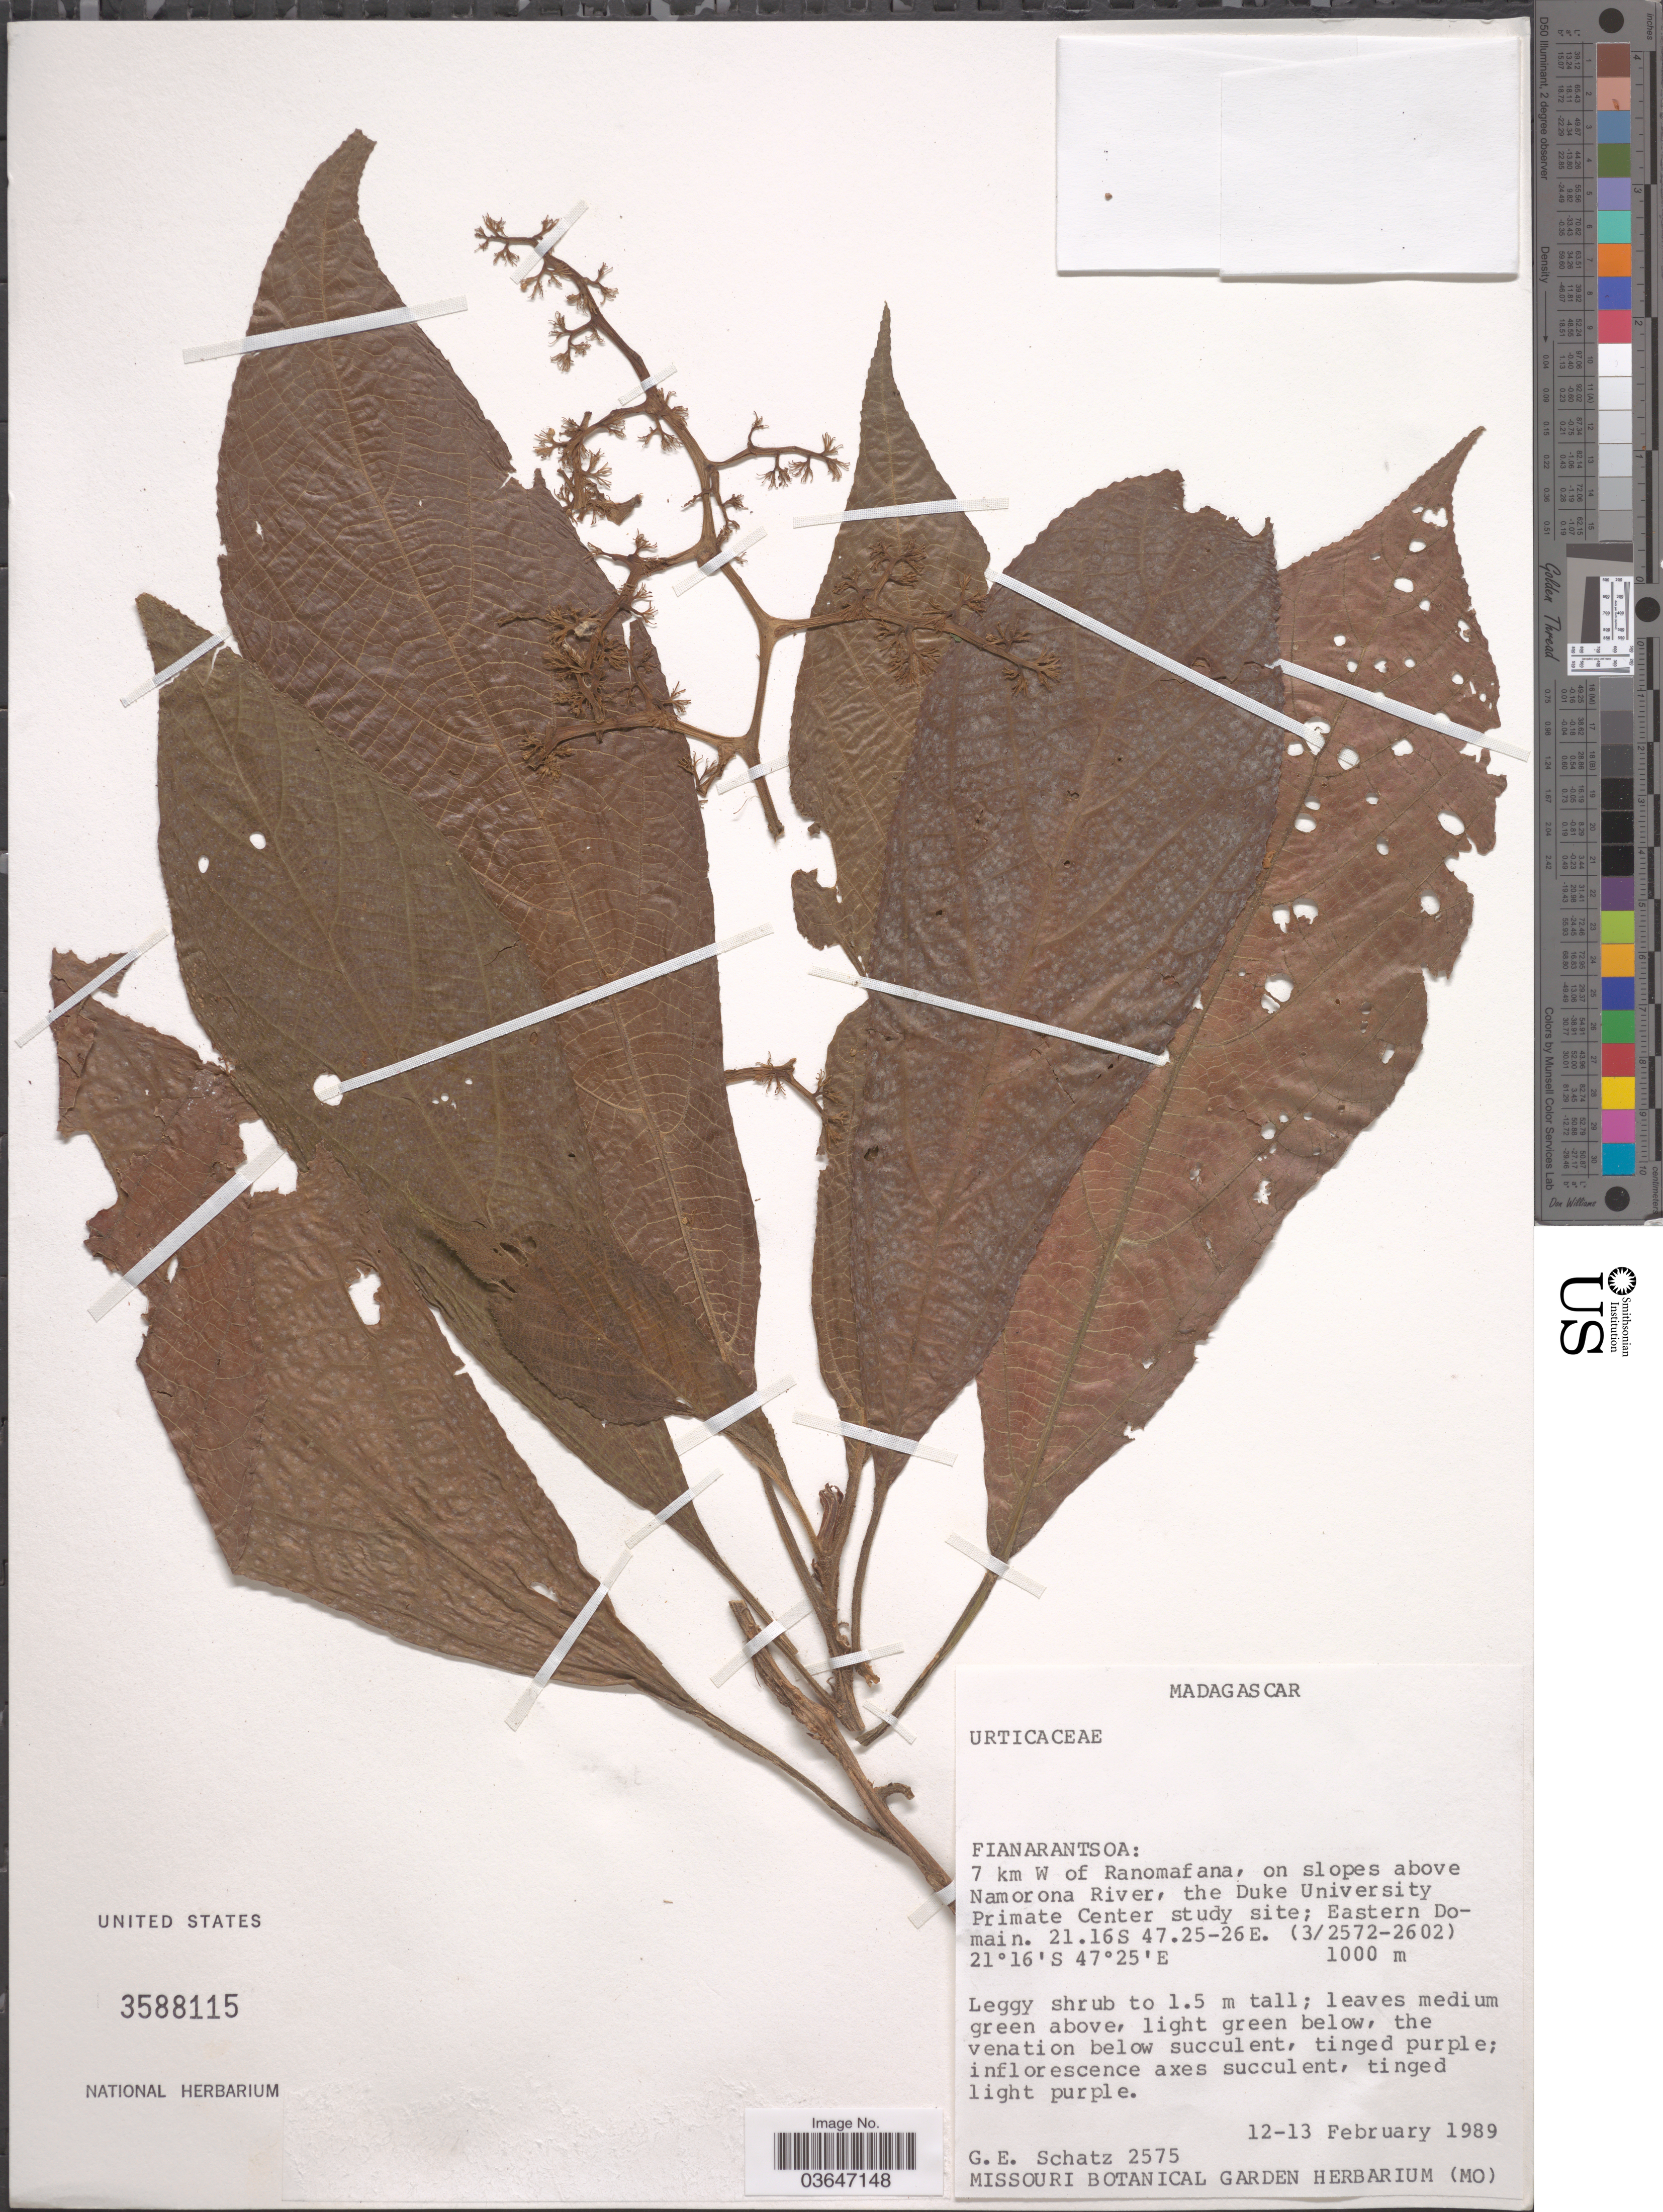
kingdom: Plantae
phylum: Tracheophyta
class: Magnoliopsida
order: Proteales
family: Proteaceae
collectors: G. Schatz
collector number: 2575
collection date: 1989-02-12/1989-02-13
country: Madagascar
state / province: Vatovavy Fitovinany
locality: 7 km W of Ranomafana, on slopes above Namorona River, the Duke University Primate Center study site; Eastern Domain.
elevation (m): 1000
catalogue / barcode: US 3588115